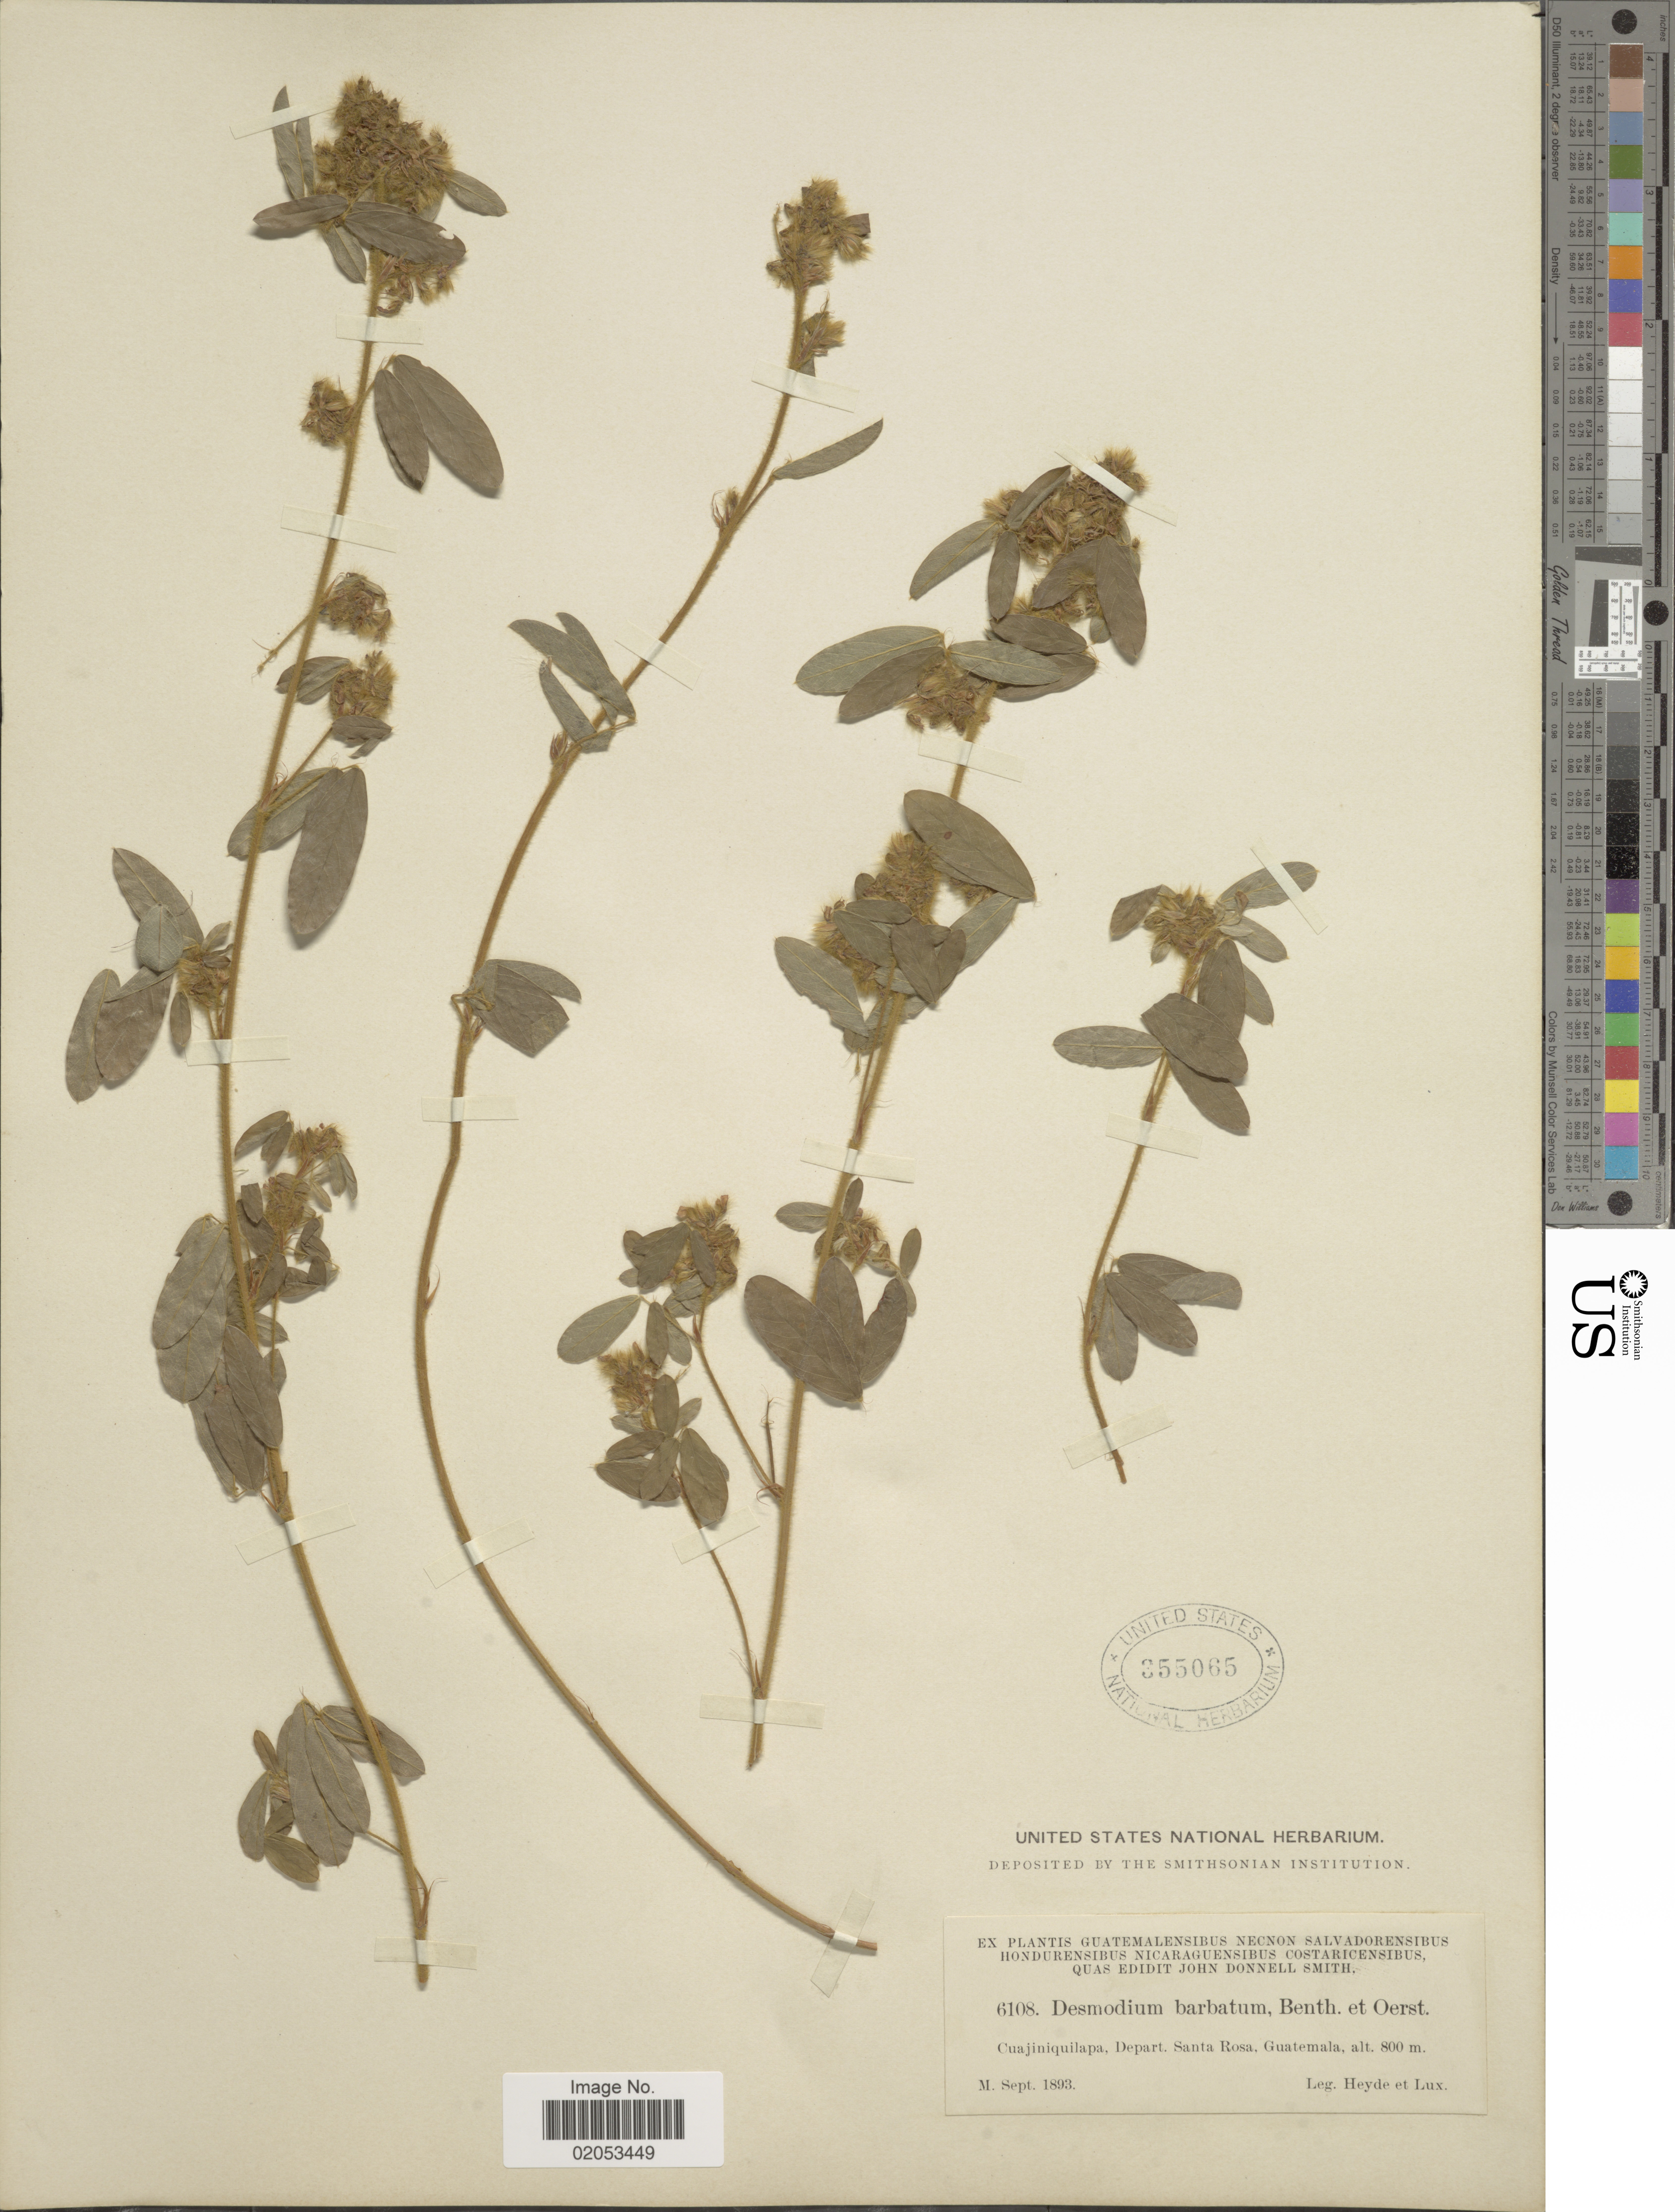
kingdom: Plantae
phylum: Tracheophyta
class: Magnoliopsida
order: Fabales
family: Fabaceae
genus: Grona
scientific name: Grona barbata var. barbata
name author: (L.) H. Ohashi & K. Ohashi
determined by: Strong, Mark T., (BOT), Smithsonian Institution - National Museum of Natural History (UNITED STATES)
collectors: Heyde & Lux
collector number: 6108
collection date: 1893-09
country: Guatemala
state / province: Santa Rosa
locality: Cuajinquilapa, Depart Santa Rosa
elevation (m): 800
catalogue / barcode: US 355065